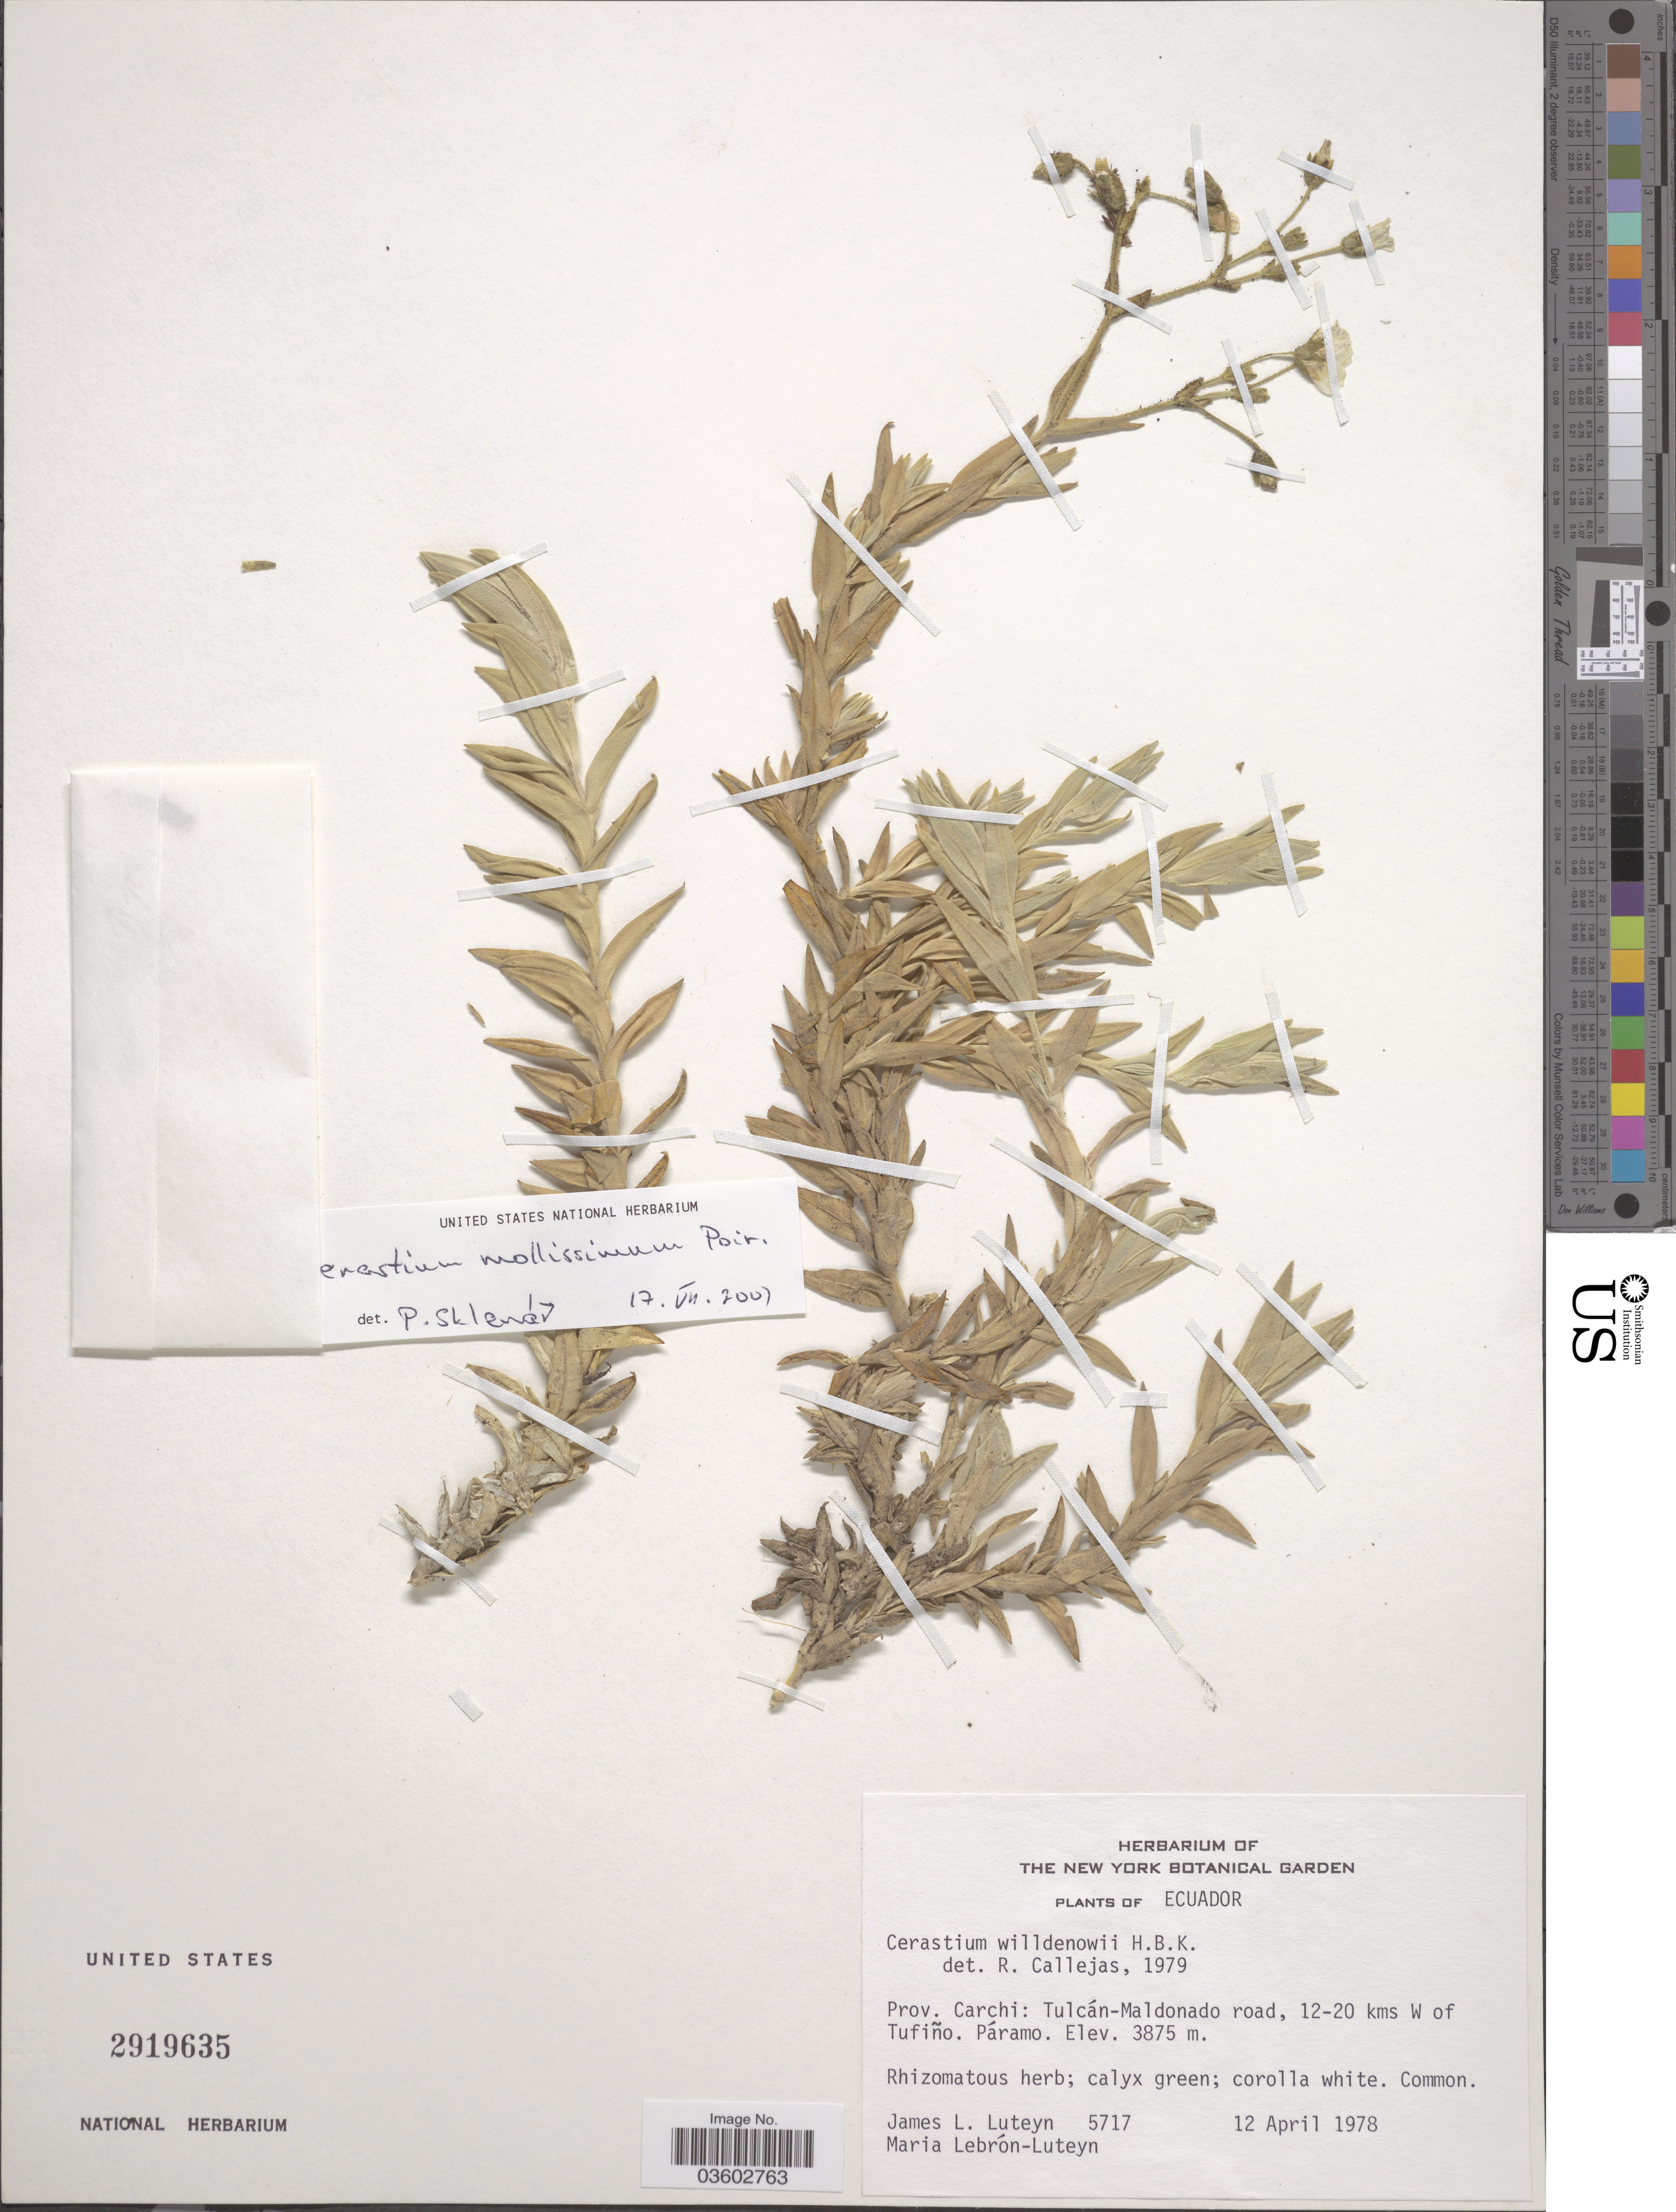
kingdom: Plantae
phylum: Tracheophyta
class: Magnoliopsida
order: Caryophyllales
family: Caryophyllaceae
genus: Cerastium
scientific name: Cerastium willdenowii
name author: Kunth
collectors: J. L. Luteyn & M. L. Lebrón-Luteyn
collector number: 5717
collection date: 1978-04-12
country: Ecuador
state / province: Carchi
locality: Tulcán-Maldonado road, 12-20 kms W of Tufiño. Páramo.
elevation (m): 3875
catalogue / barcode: US 2919635